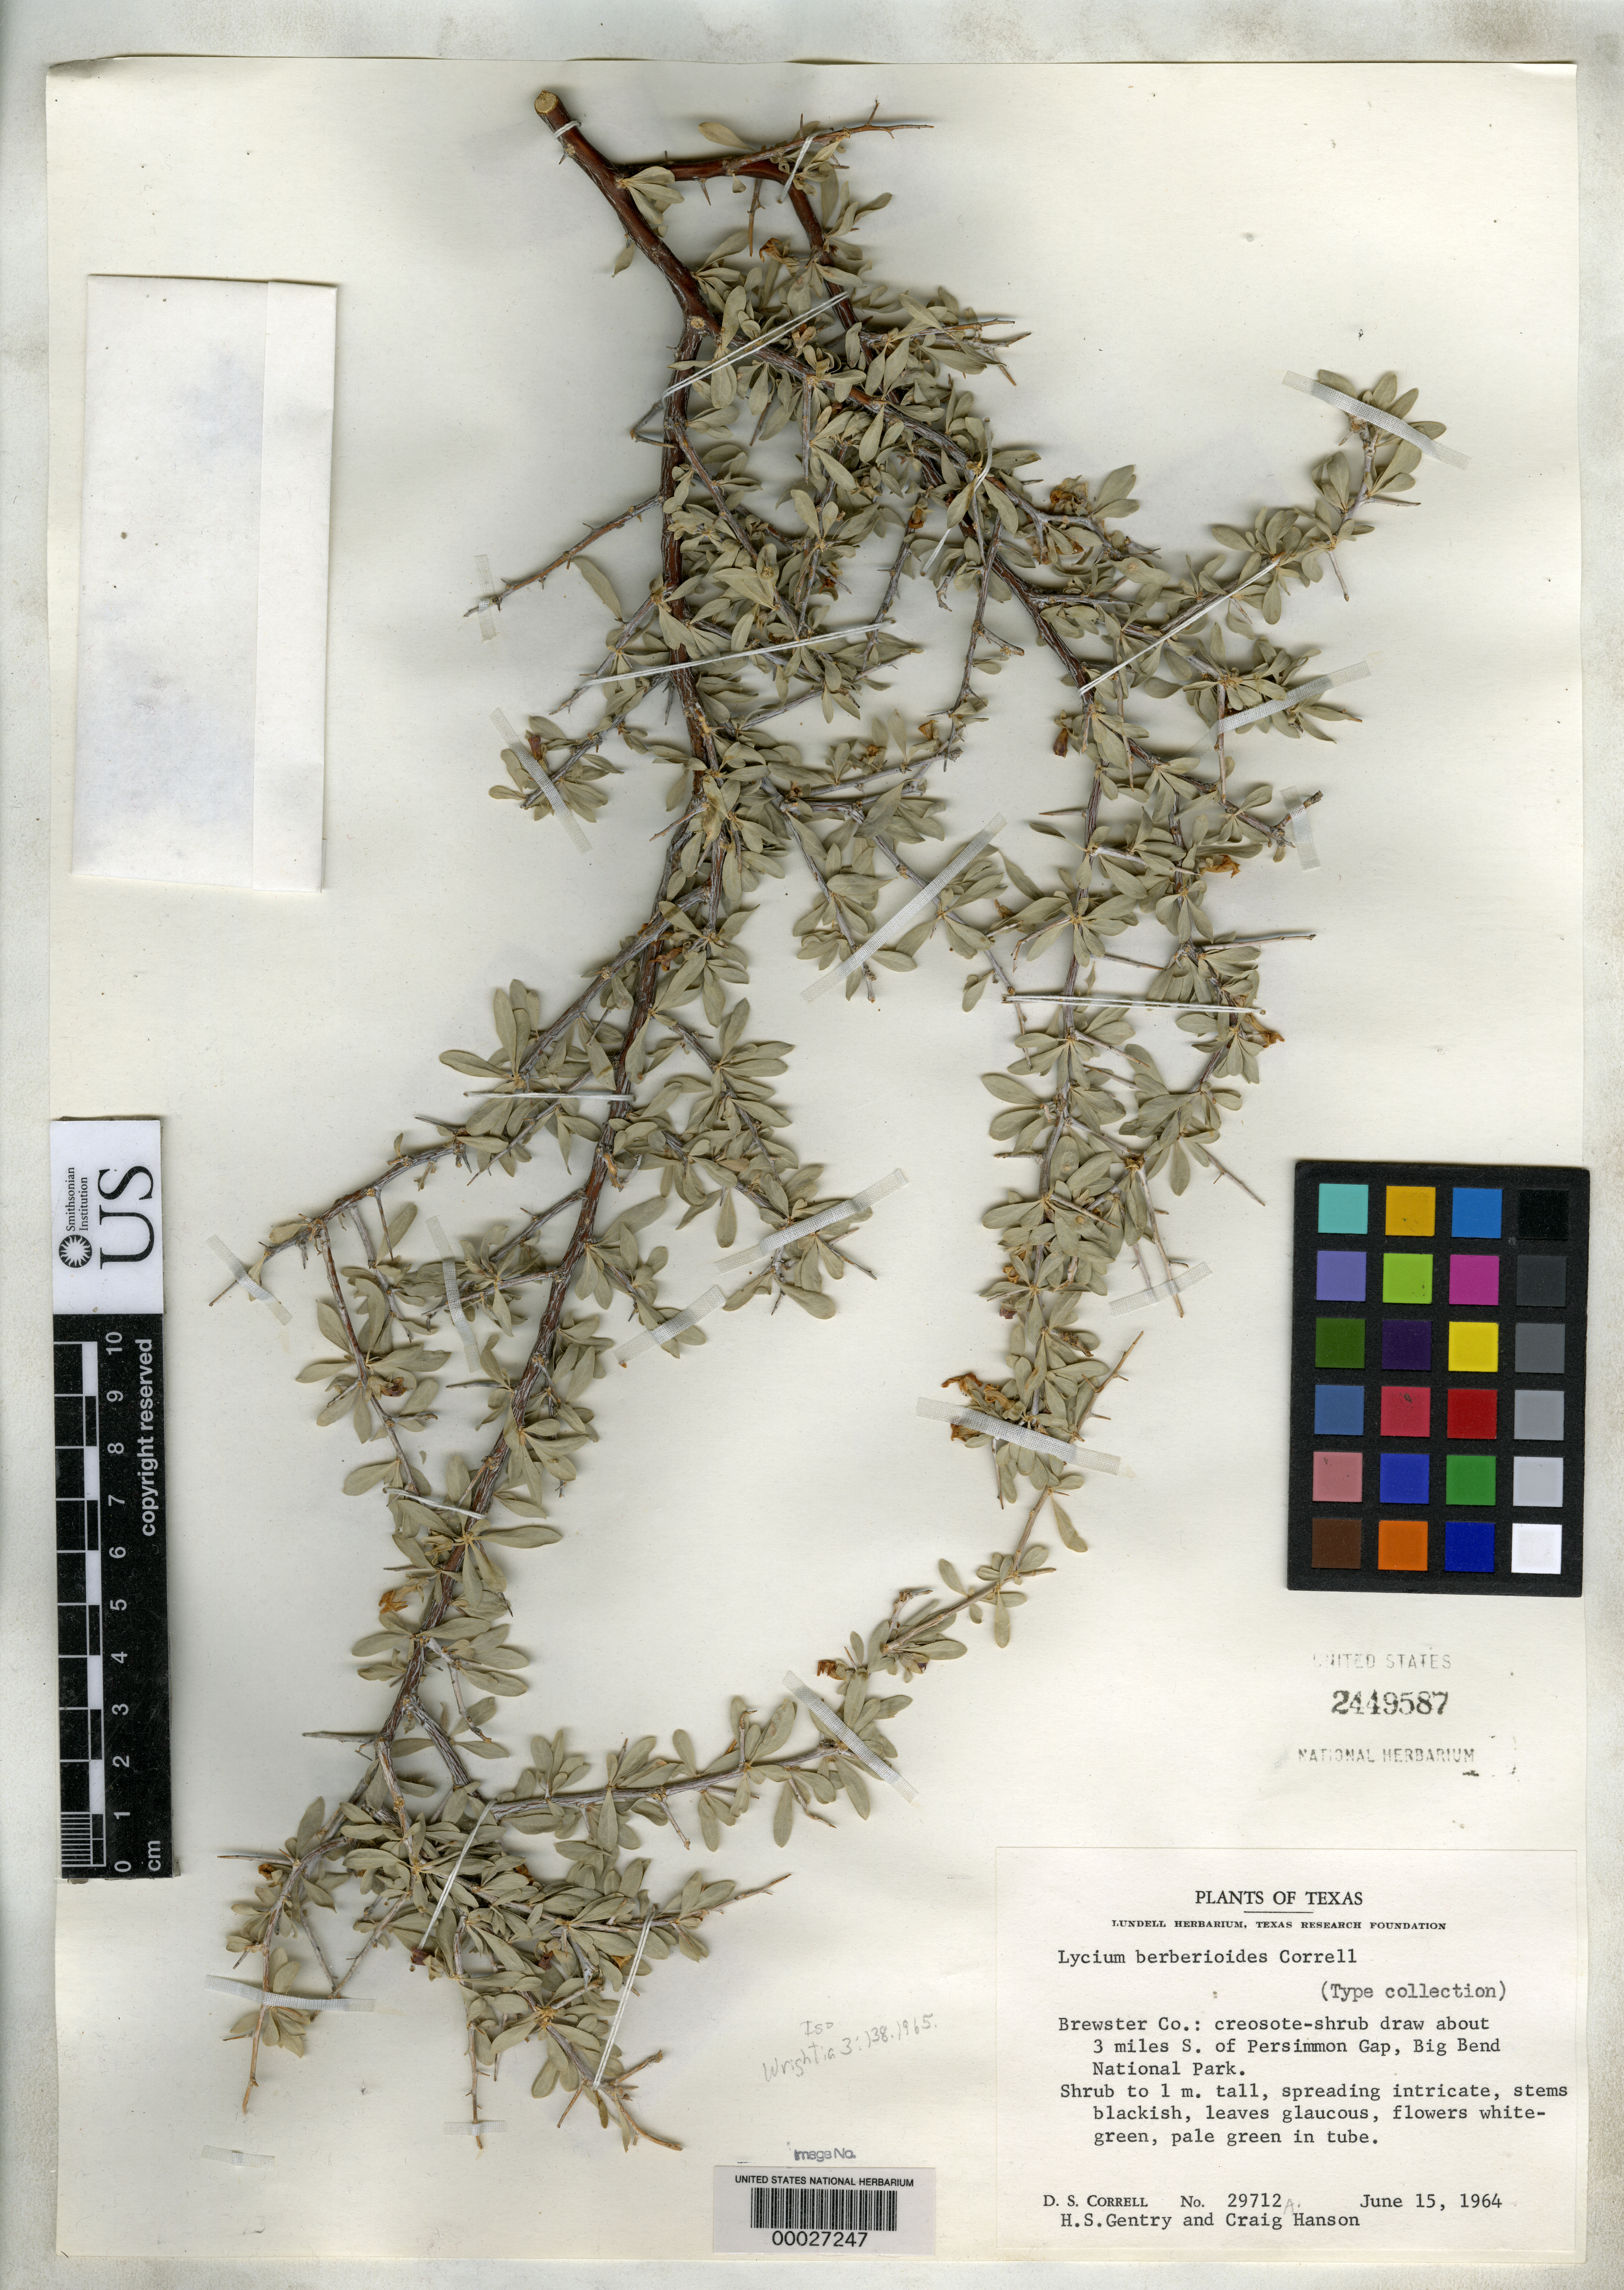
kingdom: Plantae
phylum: Tracheophyta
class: Magnoliopsida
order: Solanales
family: Solanaceae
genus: Lycium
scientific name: Lycium berberioides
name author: Correll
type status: Isotype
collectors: H. S. Gentry & C. Hanson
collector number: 29712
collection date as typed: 15 Jun 1964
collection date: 1964-06-15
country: United States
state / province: Texas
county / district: Brewster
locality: Big Bend National Park, 3 mi. south of Persimmon Gap.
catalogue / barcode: US 2449587